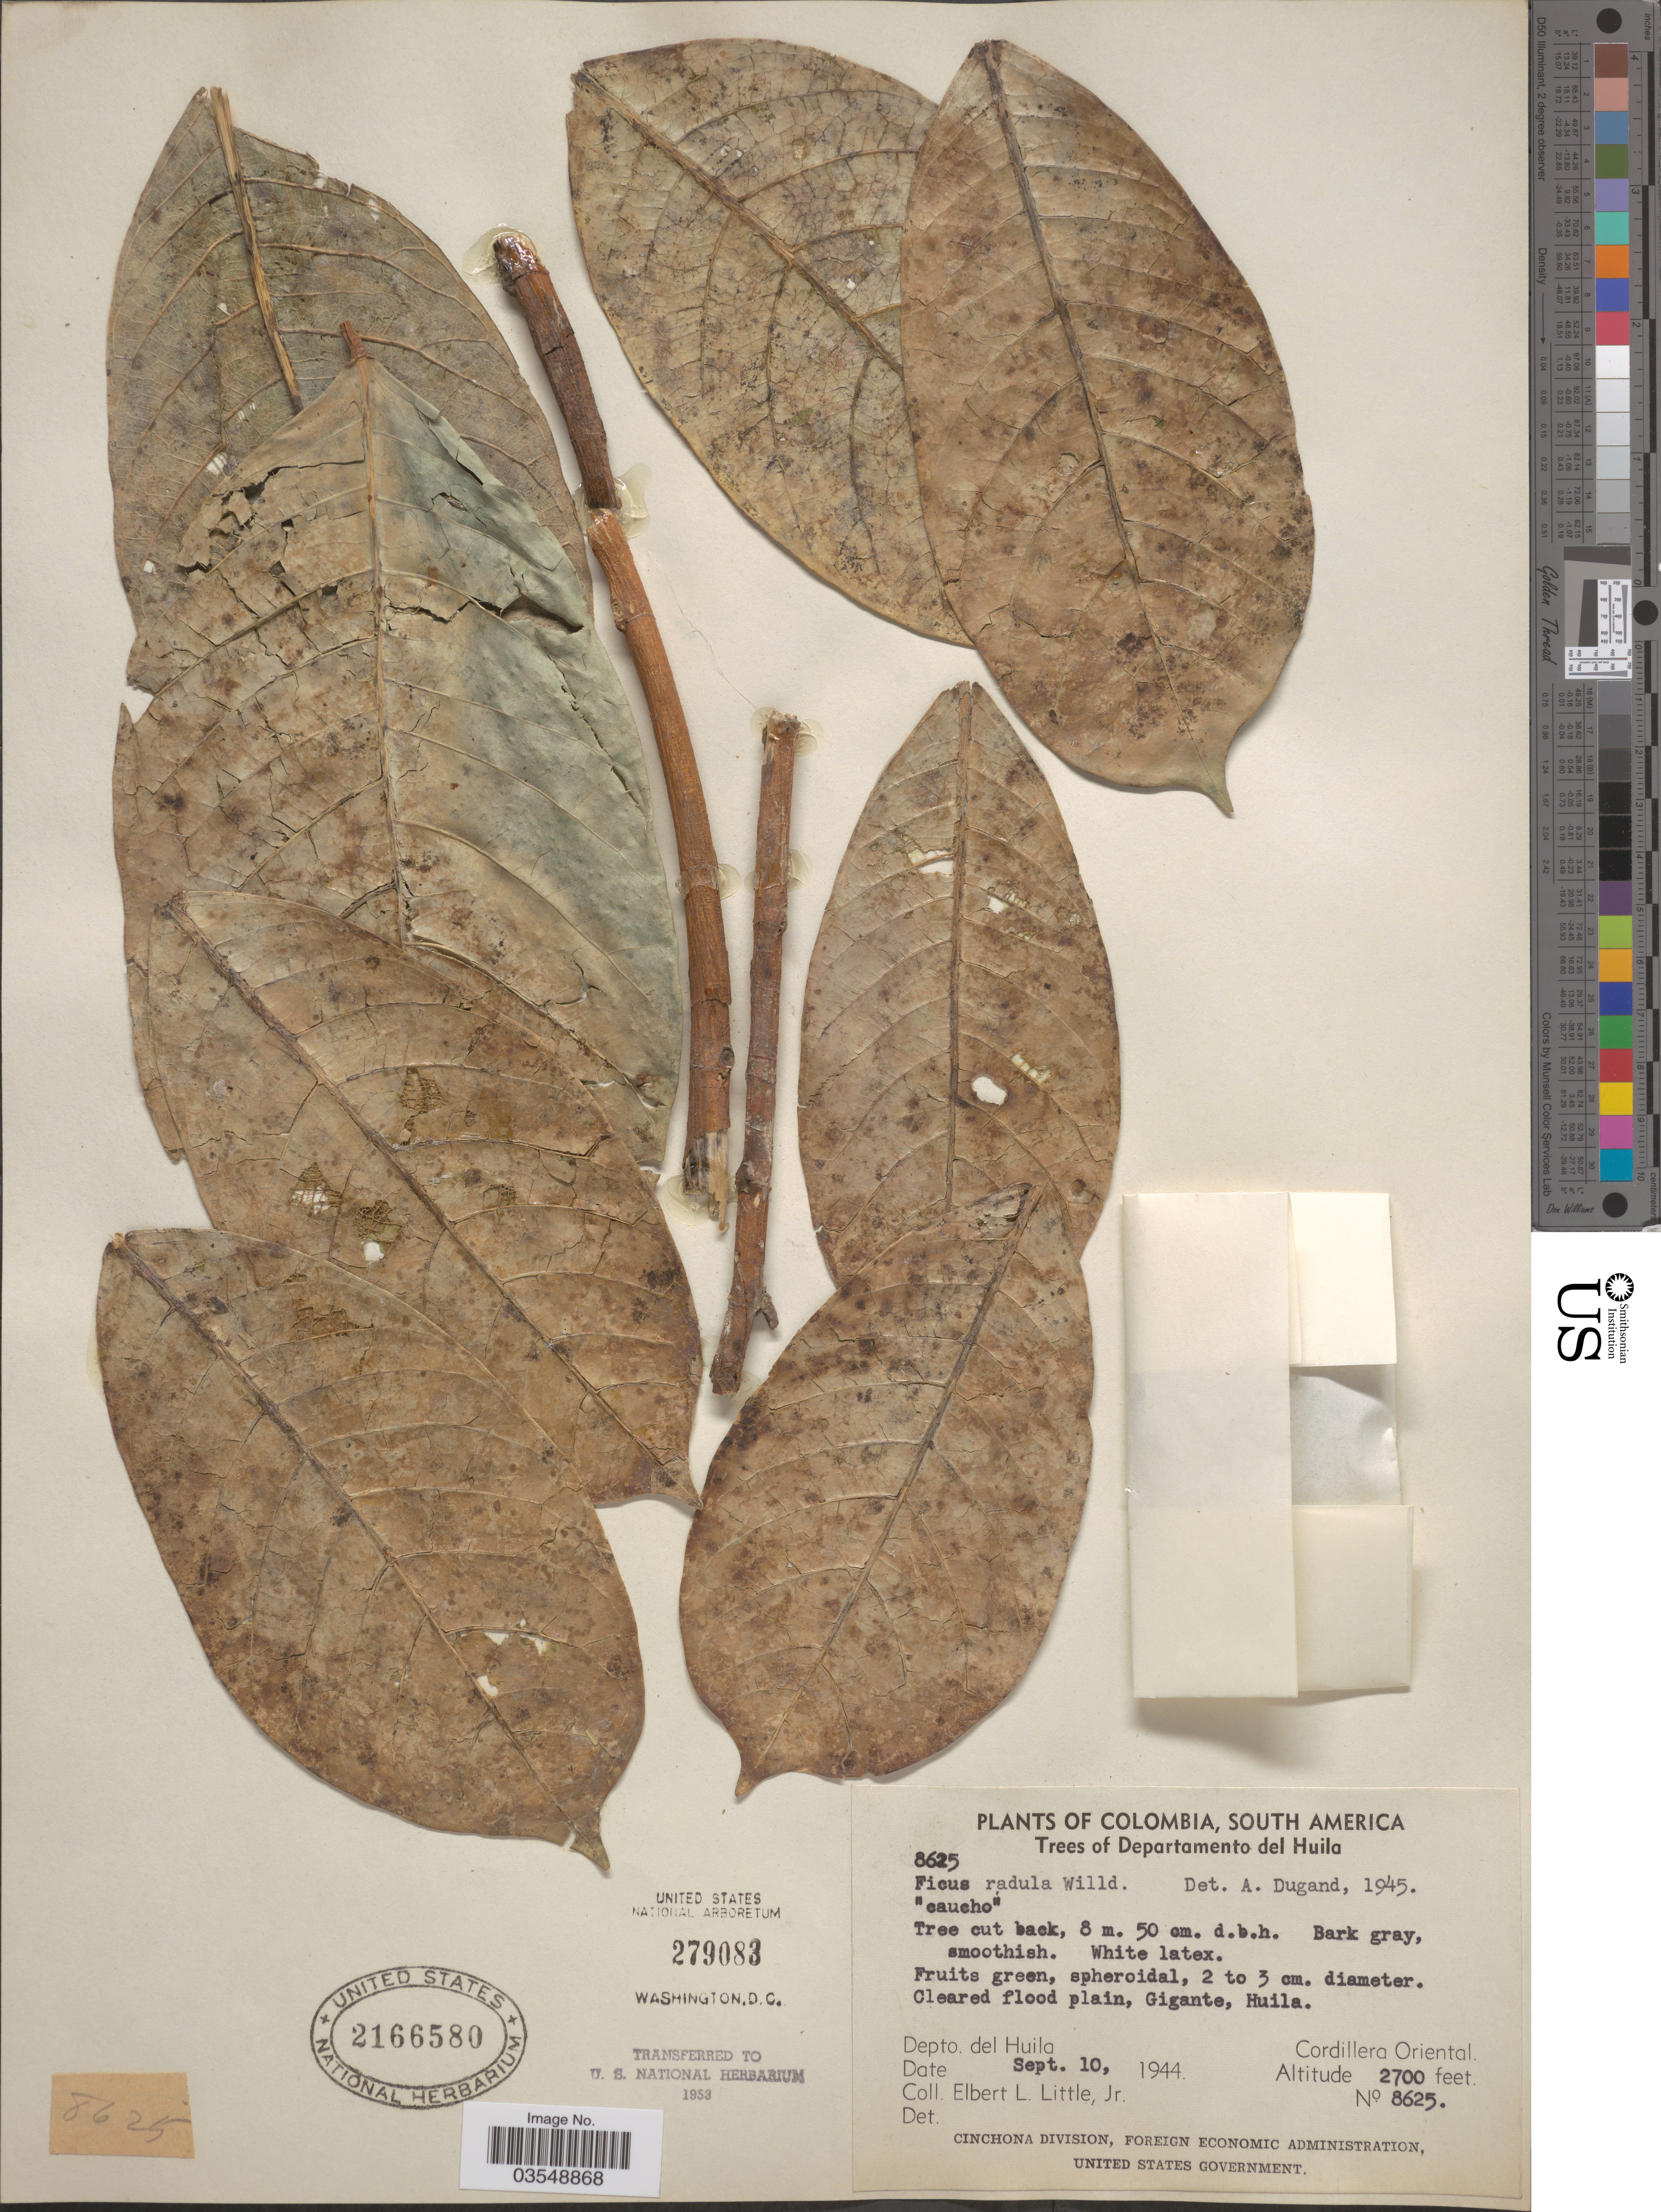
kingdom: Plantae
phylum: Tracheophyta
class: Magnoliopsida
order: Rosales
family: Moraceae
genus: Ficus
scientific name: Ficus radula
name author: Humb. & Bonpl. ex Willd.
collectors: E. L. Little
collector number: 8625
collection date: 1944-09-10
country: Colombia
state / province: Huila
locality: Departamento del Huila. Cleared flood plain, Gigante. Cordillera Oriental.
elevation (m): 823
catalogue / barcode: US 2166580